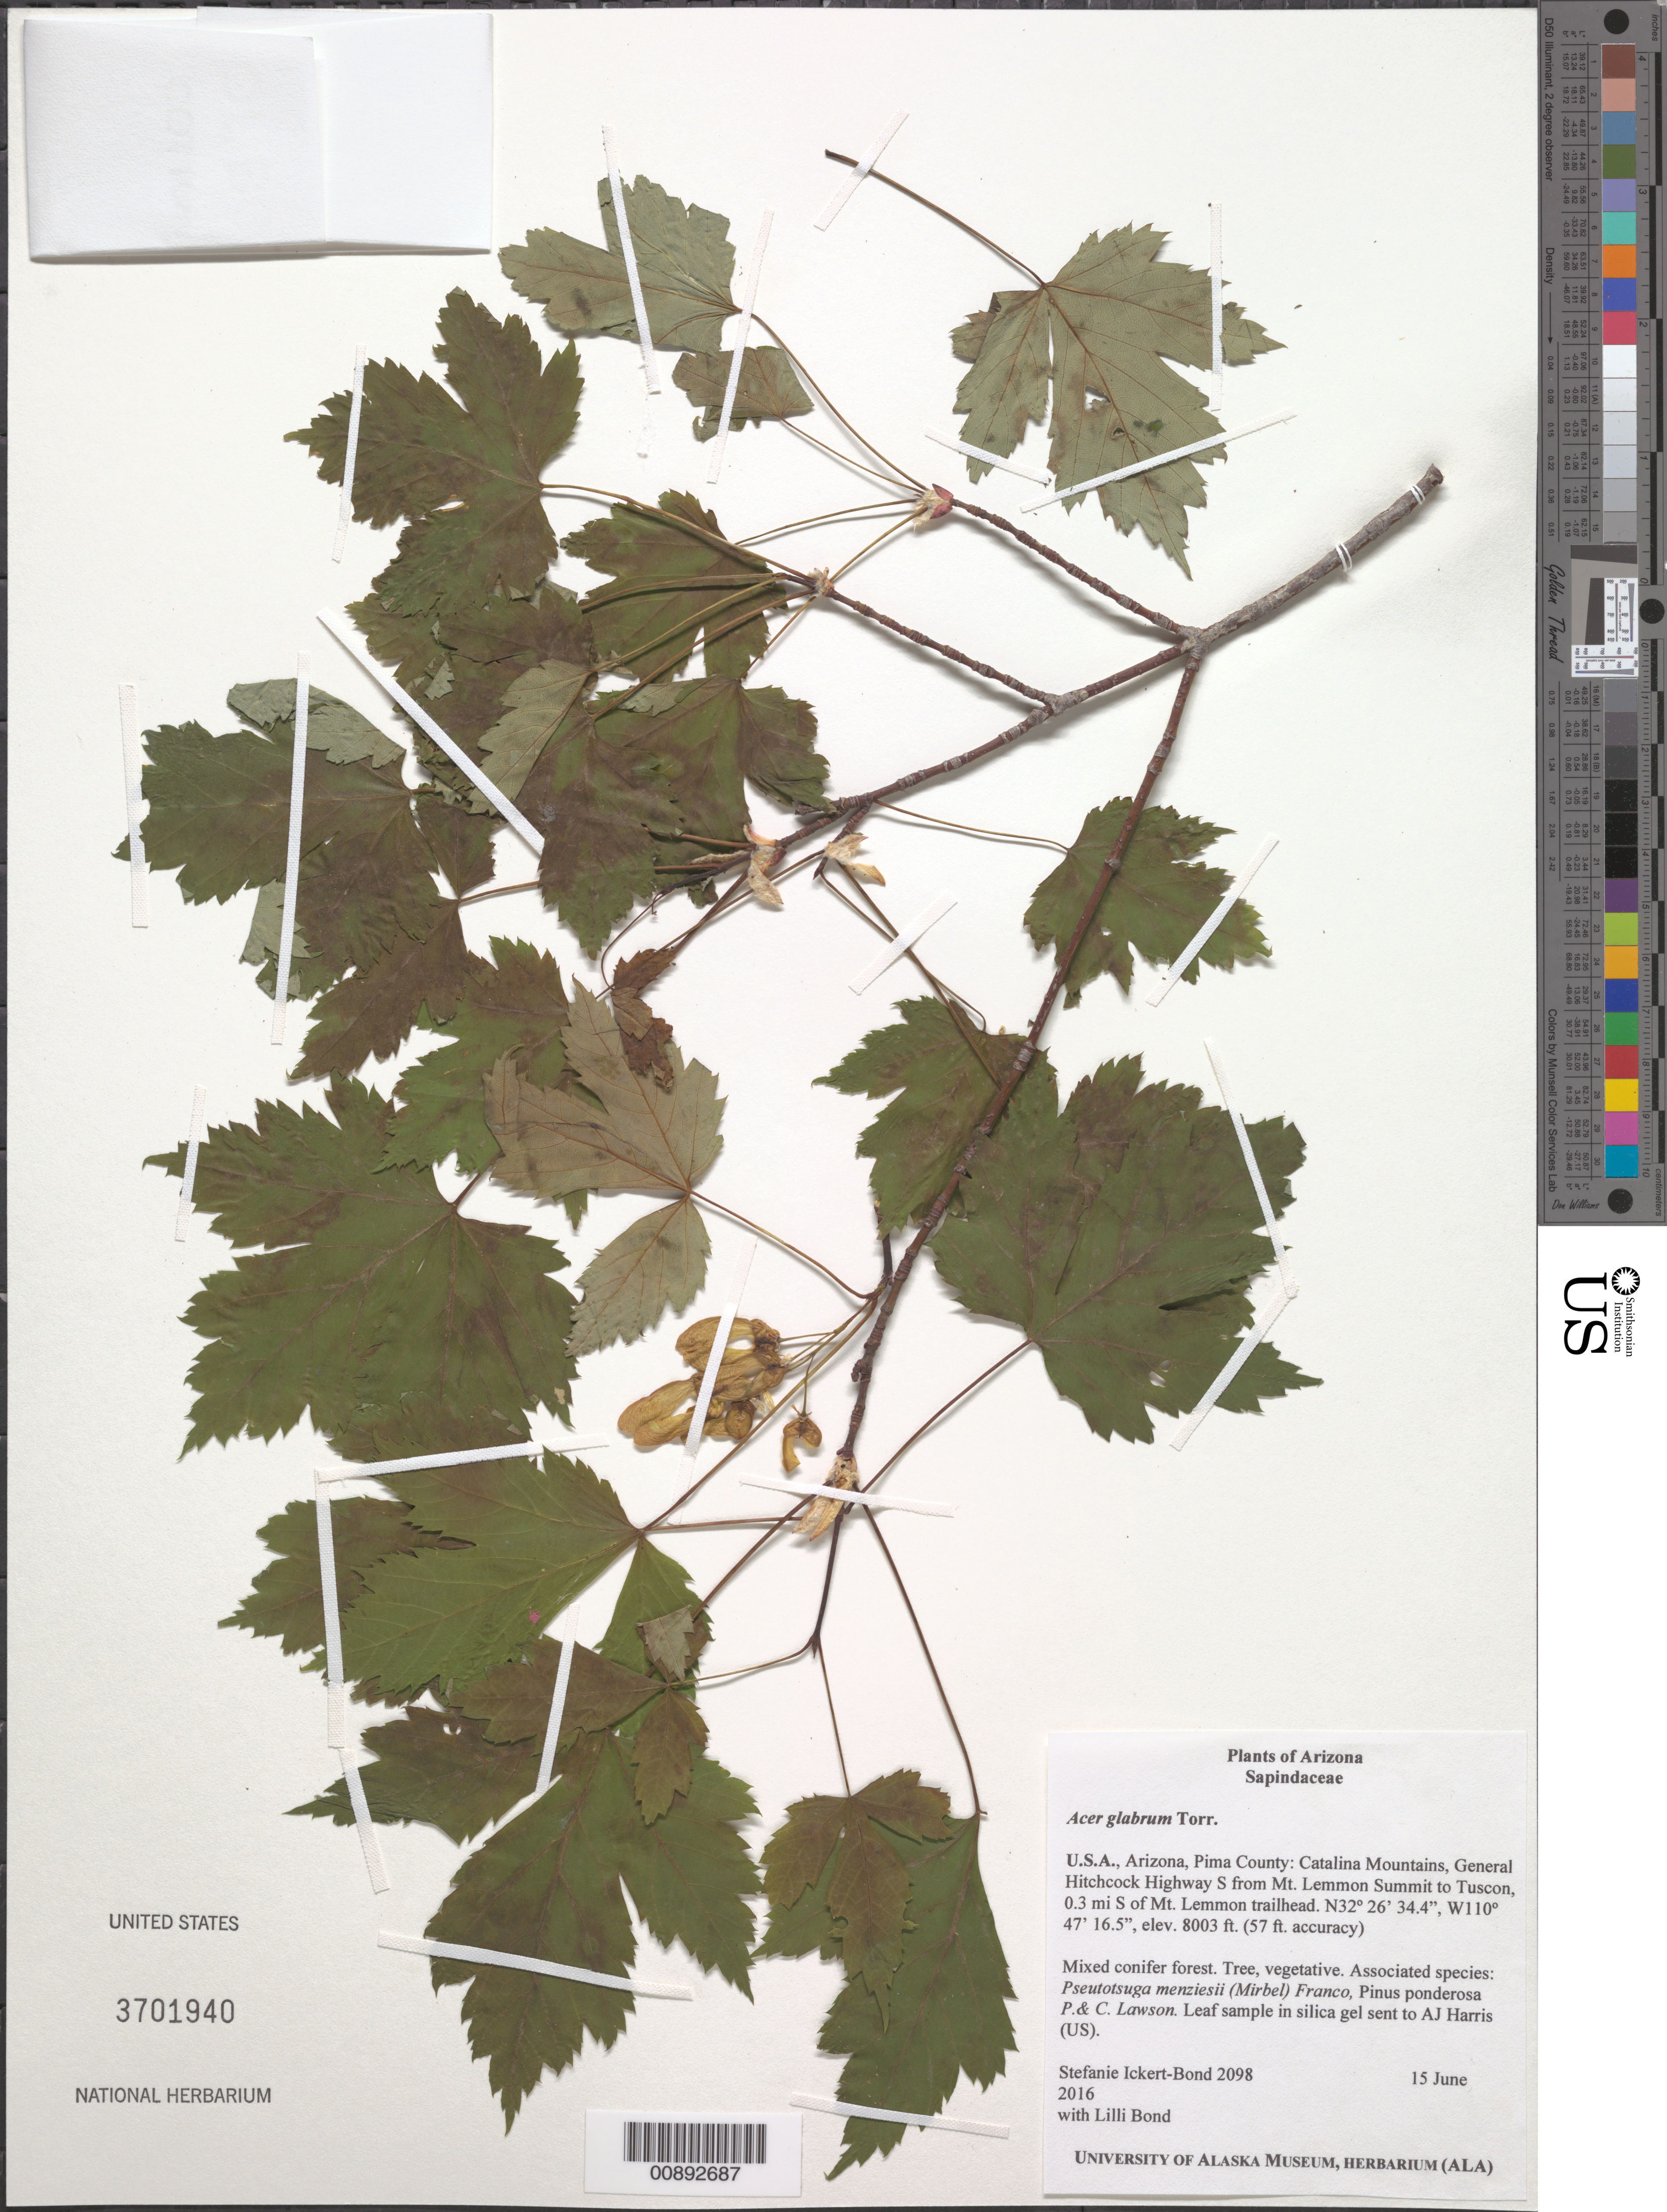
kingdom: Plantae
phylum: Tracheophyta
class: Magnoliopsida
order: Sapindales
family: Sapindaceae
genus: Acer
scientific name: Acer glabrum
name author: Torr.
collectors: S. Ickert-Bond & L. Bond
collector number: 2098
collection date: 2016-06-15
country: United States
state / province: Arizona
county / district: Pima County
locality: Catalina Mountains, General Hitchcock Highway S from Mt. Lemmon Summit to Tucson, 0.3 mi S of Mt. Lemmon trailhead.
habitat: Mixed conifer forest.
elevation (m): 2439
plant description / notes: Leaf sample in silica gel sent to AH Harris (US).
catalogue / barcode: US 3701940